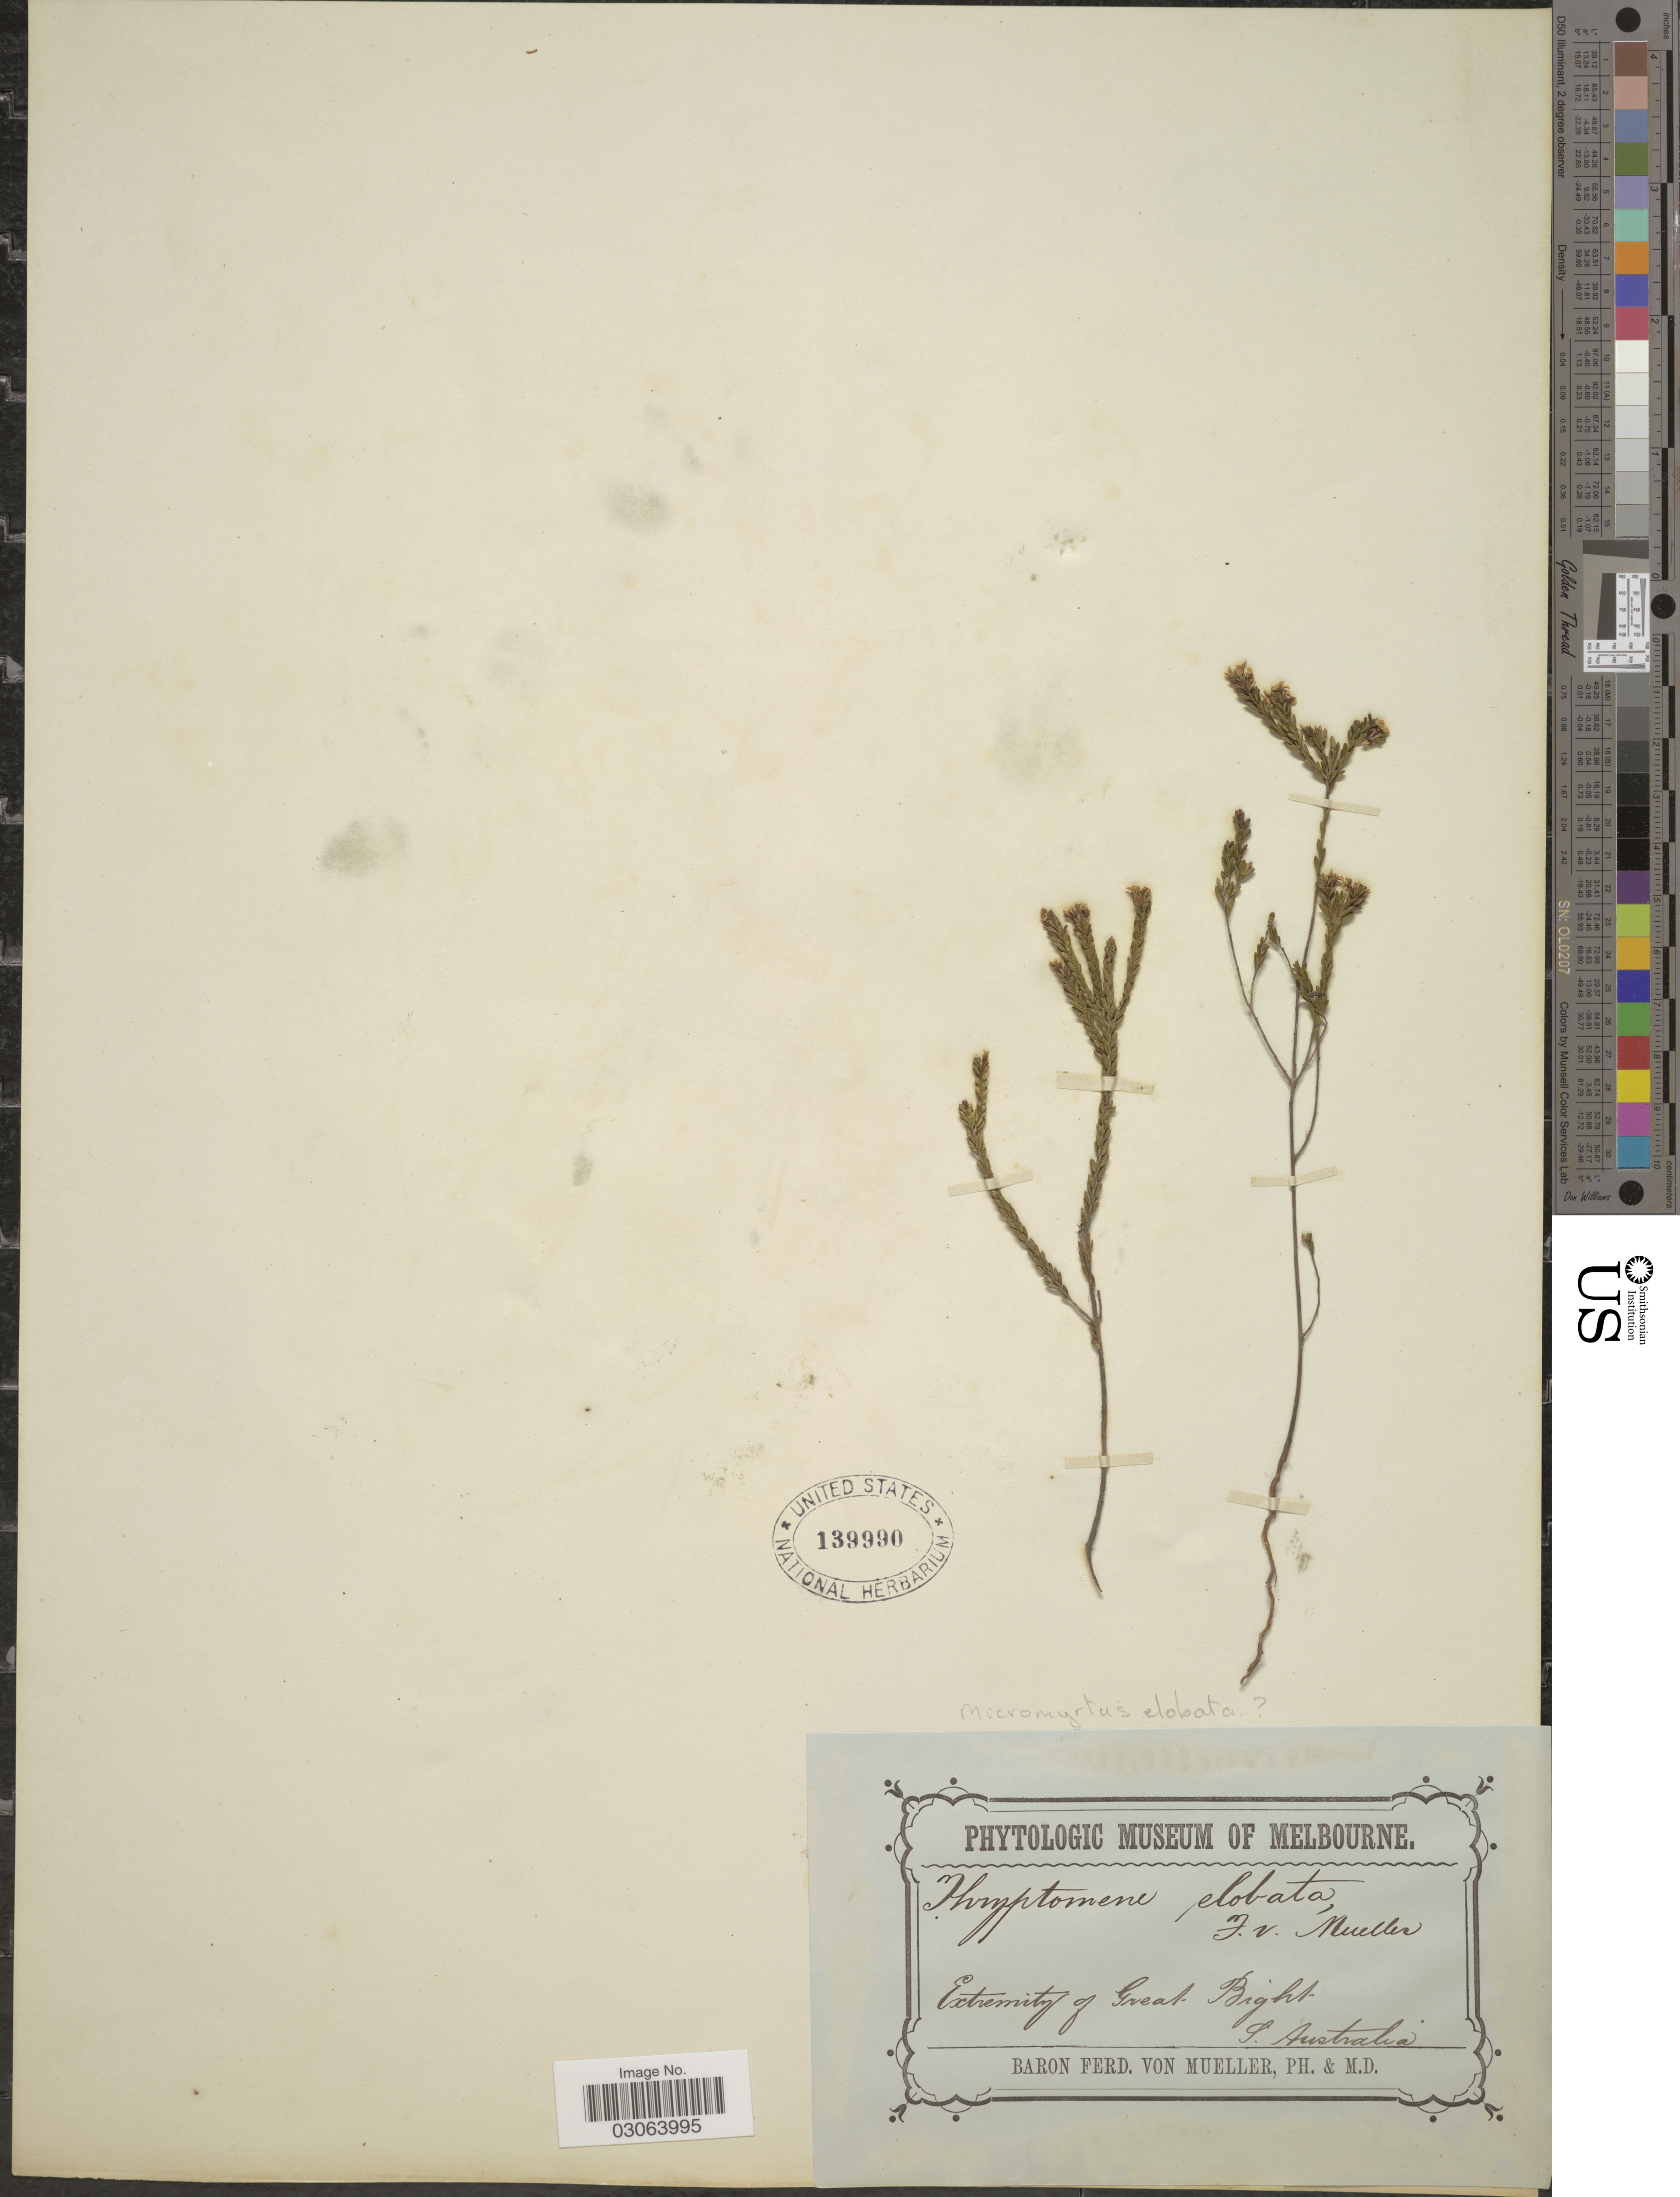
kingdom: Plantae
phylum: Tracheophyta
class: Magnoliopsida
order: Myrtales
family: Myrtaceae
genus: Micromyrtus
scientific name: Micromyrtus elobata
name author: (F. Muell.) Benth.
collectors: F. Mueller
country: Australia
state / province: South Australia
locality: Extremity of Great Bight.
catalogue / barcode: US 139990